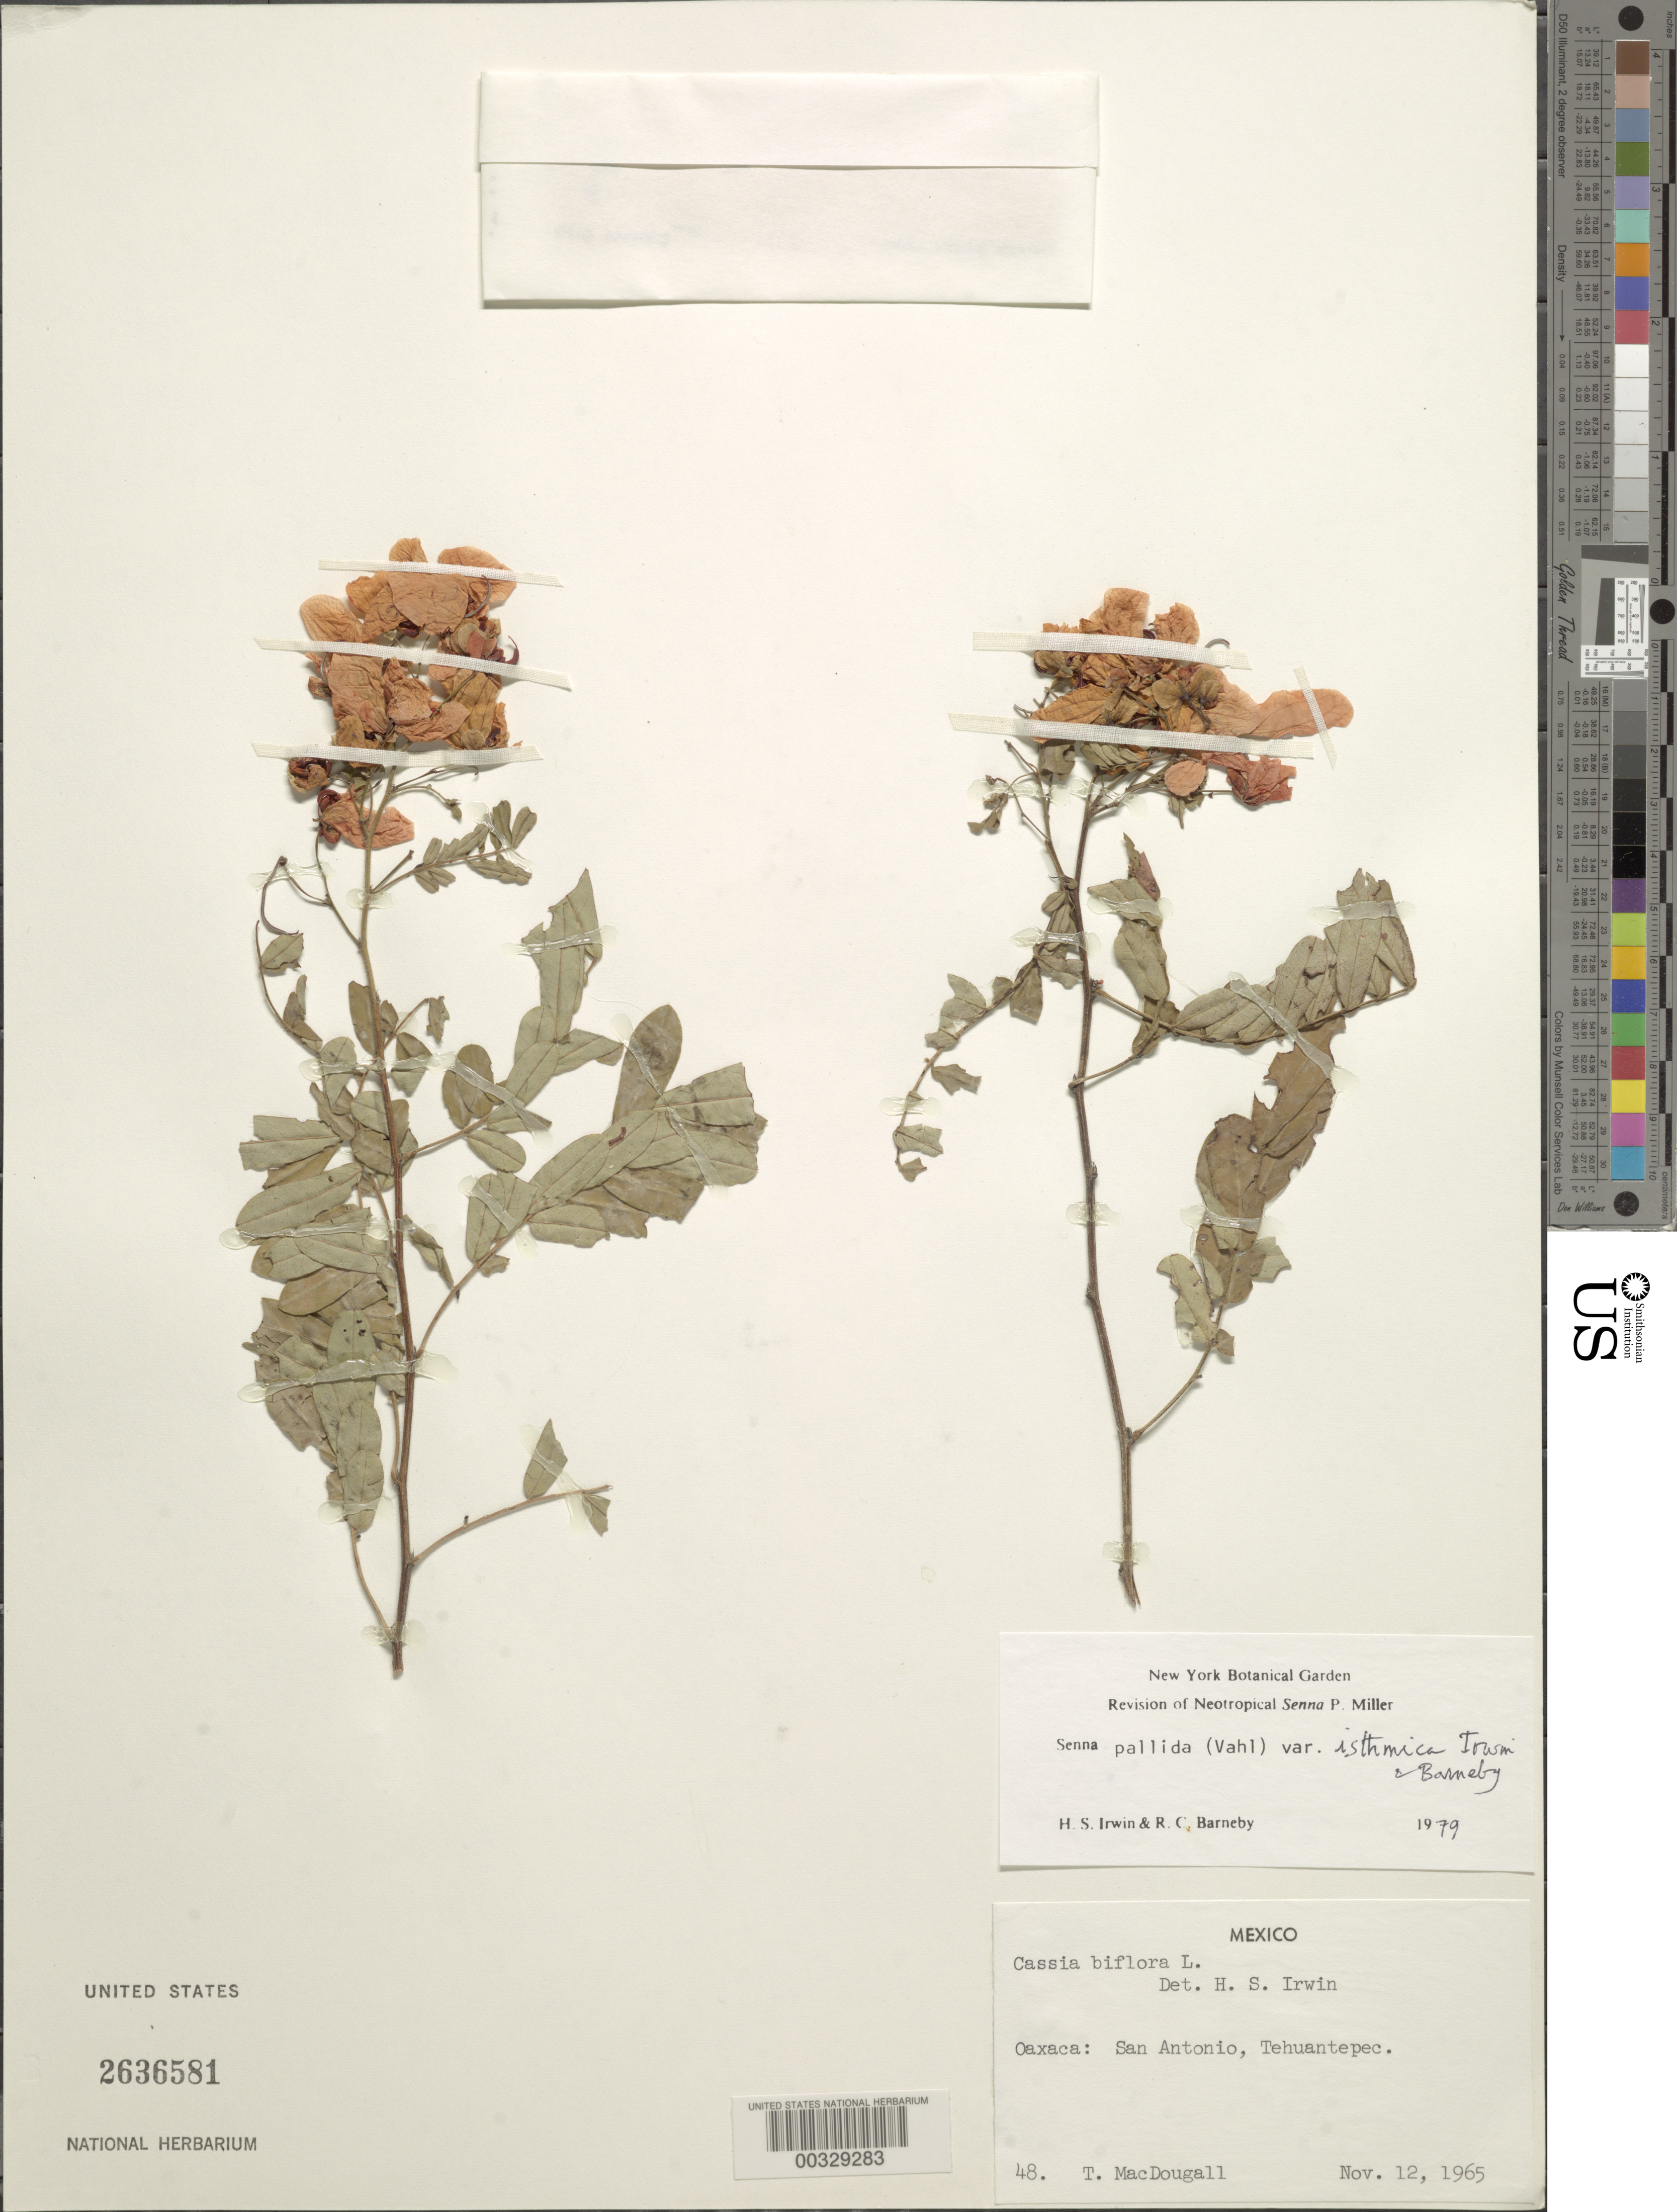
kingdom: Plantae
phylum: Tracheophyta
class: Magnoliopsida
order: Fabales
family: Fabaceae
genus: Senna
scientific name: Senna pallida var. isthmica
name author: H.S. Irwin & Barneby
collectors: T. Macdougall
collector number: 48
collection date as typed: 12 Nov 1965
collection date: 1965-11-12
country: Mexico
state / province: Oaxaca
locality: San antonio, Tehuantepec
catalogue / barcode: US 2636581